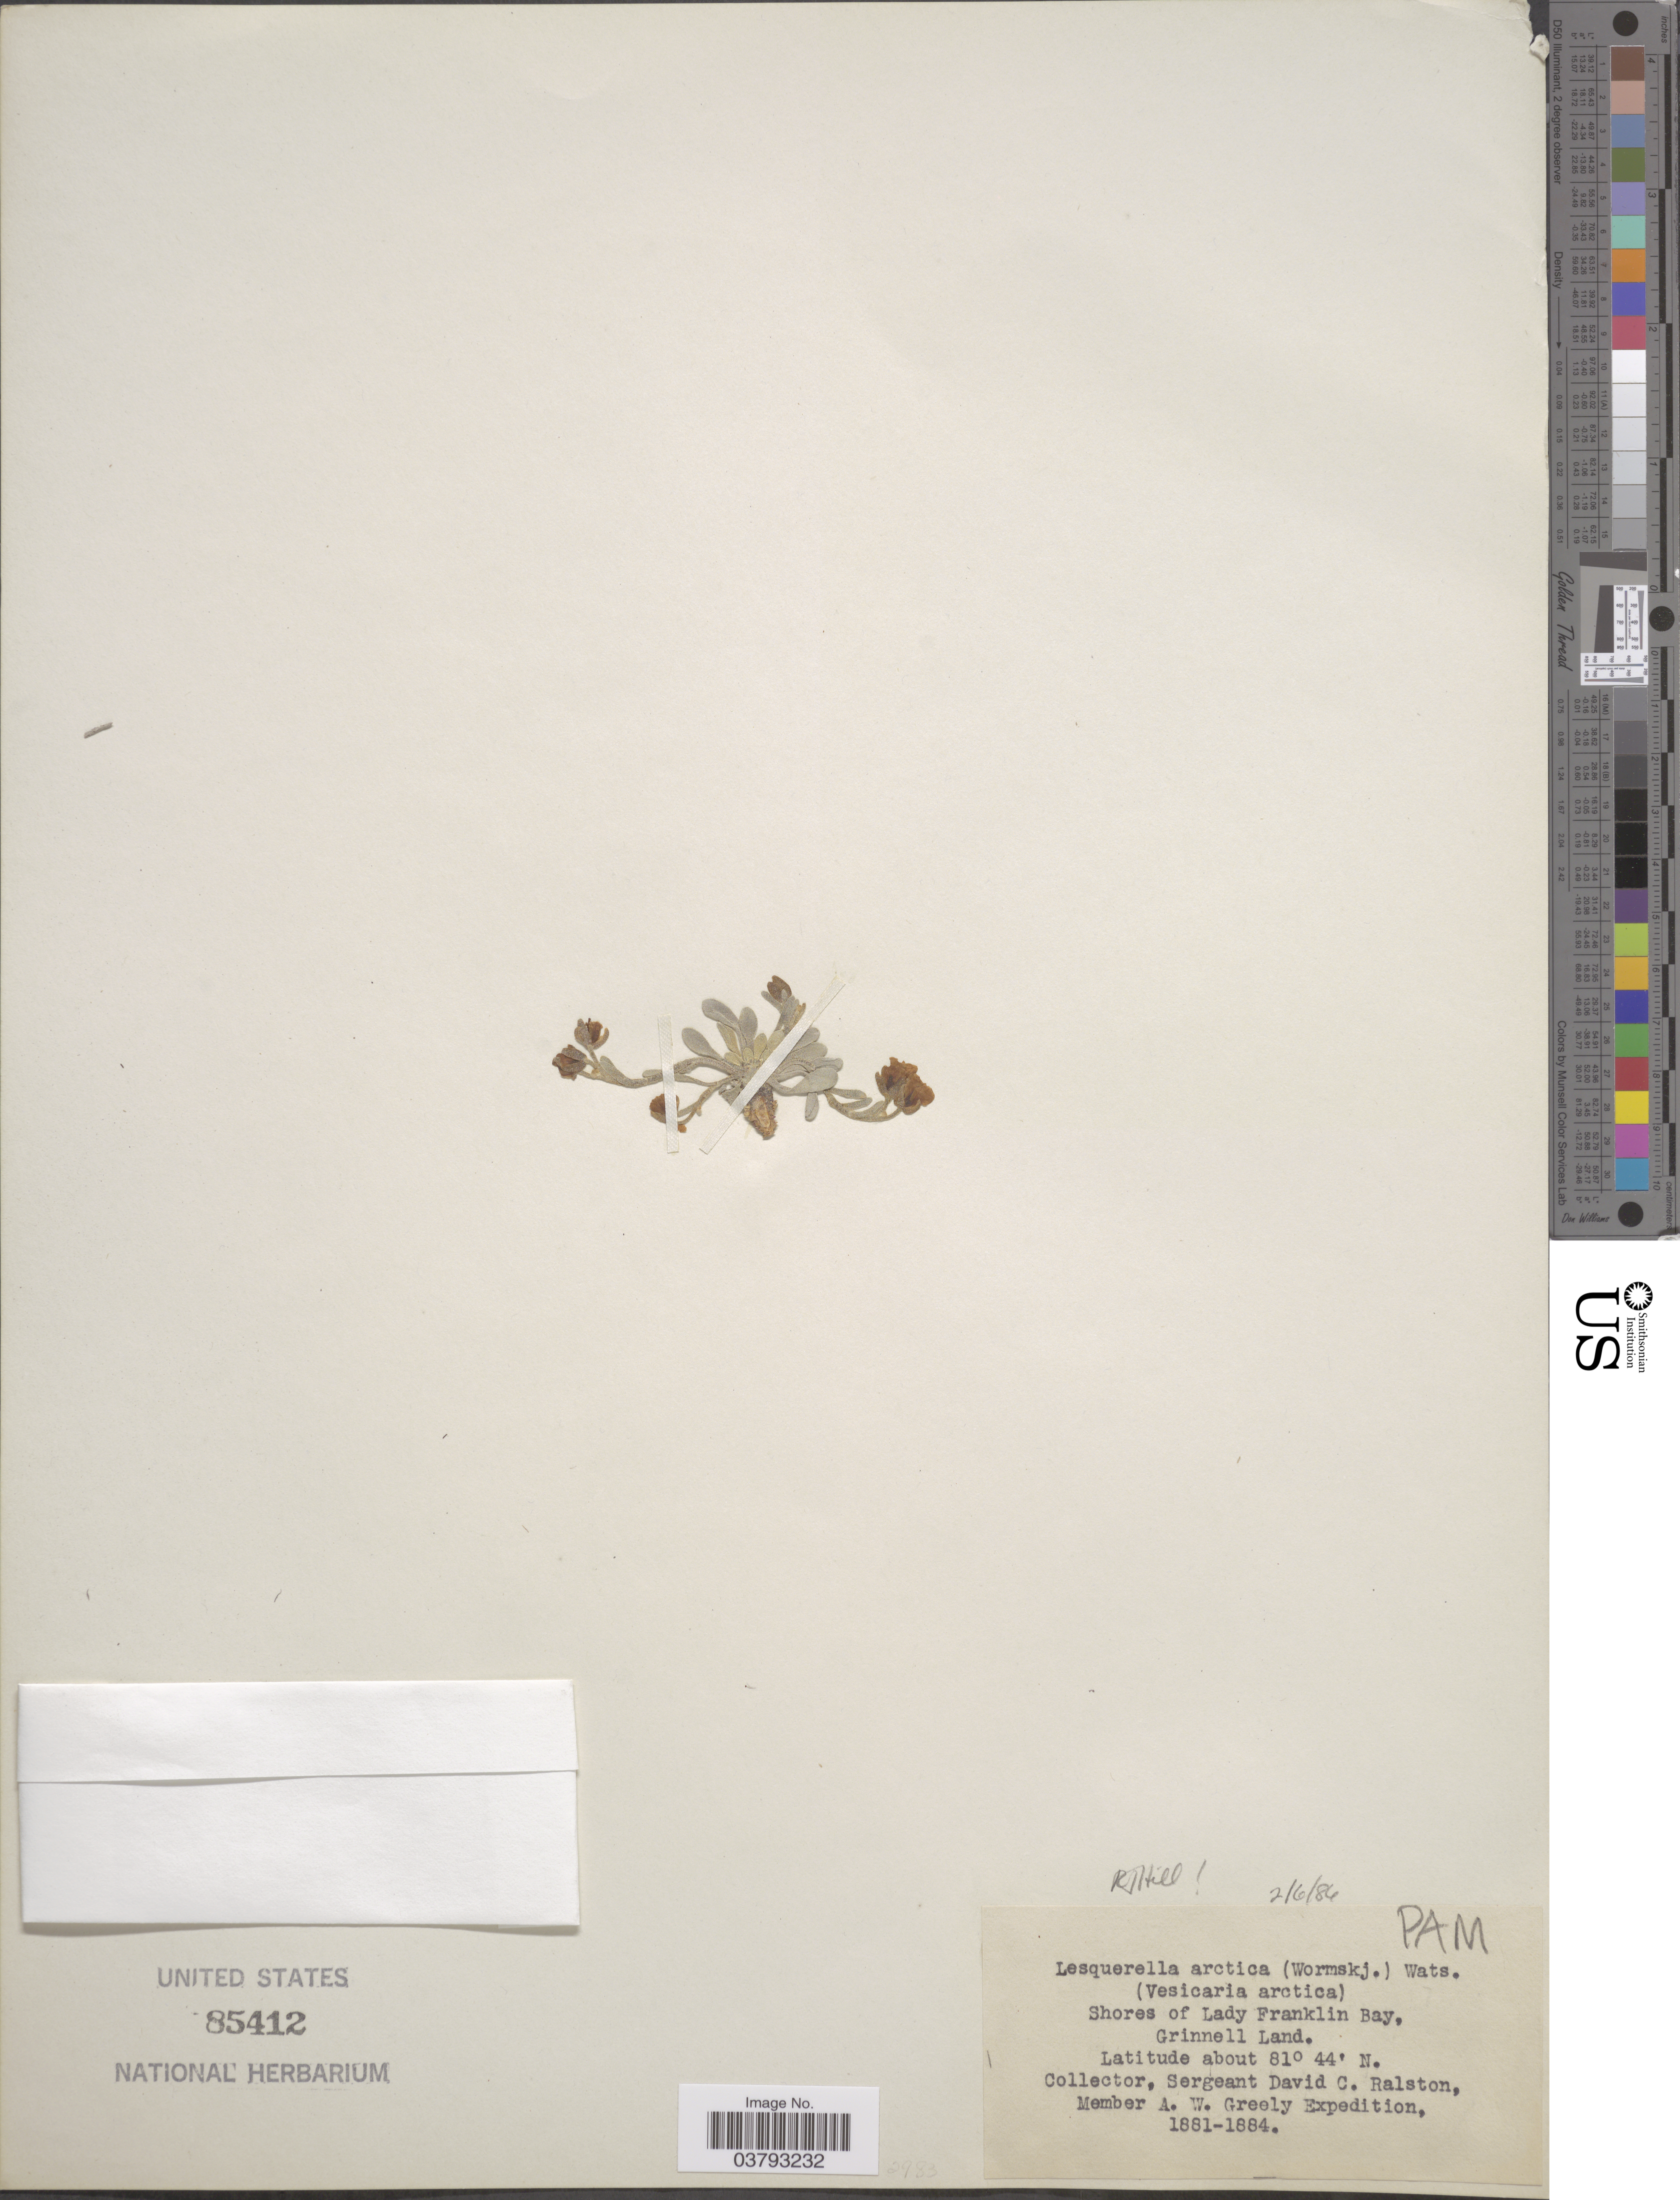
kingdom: Plantae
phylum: Tracheophyta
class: Magnoliopsida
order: Brassicales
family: Brassicaceae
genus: Lesquerella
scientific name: Lesquerella arctica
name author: (Wormsk. ex Hornem.) S. Watson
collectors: D. Ralston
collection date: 1881/1884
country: Canada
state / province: Nunavut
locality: Shores of Lady Franklin Bay, Grinnell Land.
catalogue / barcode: US 85412